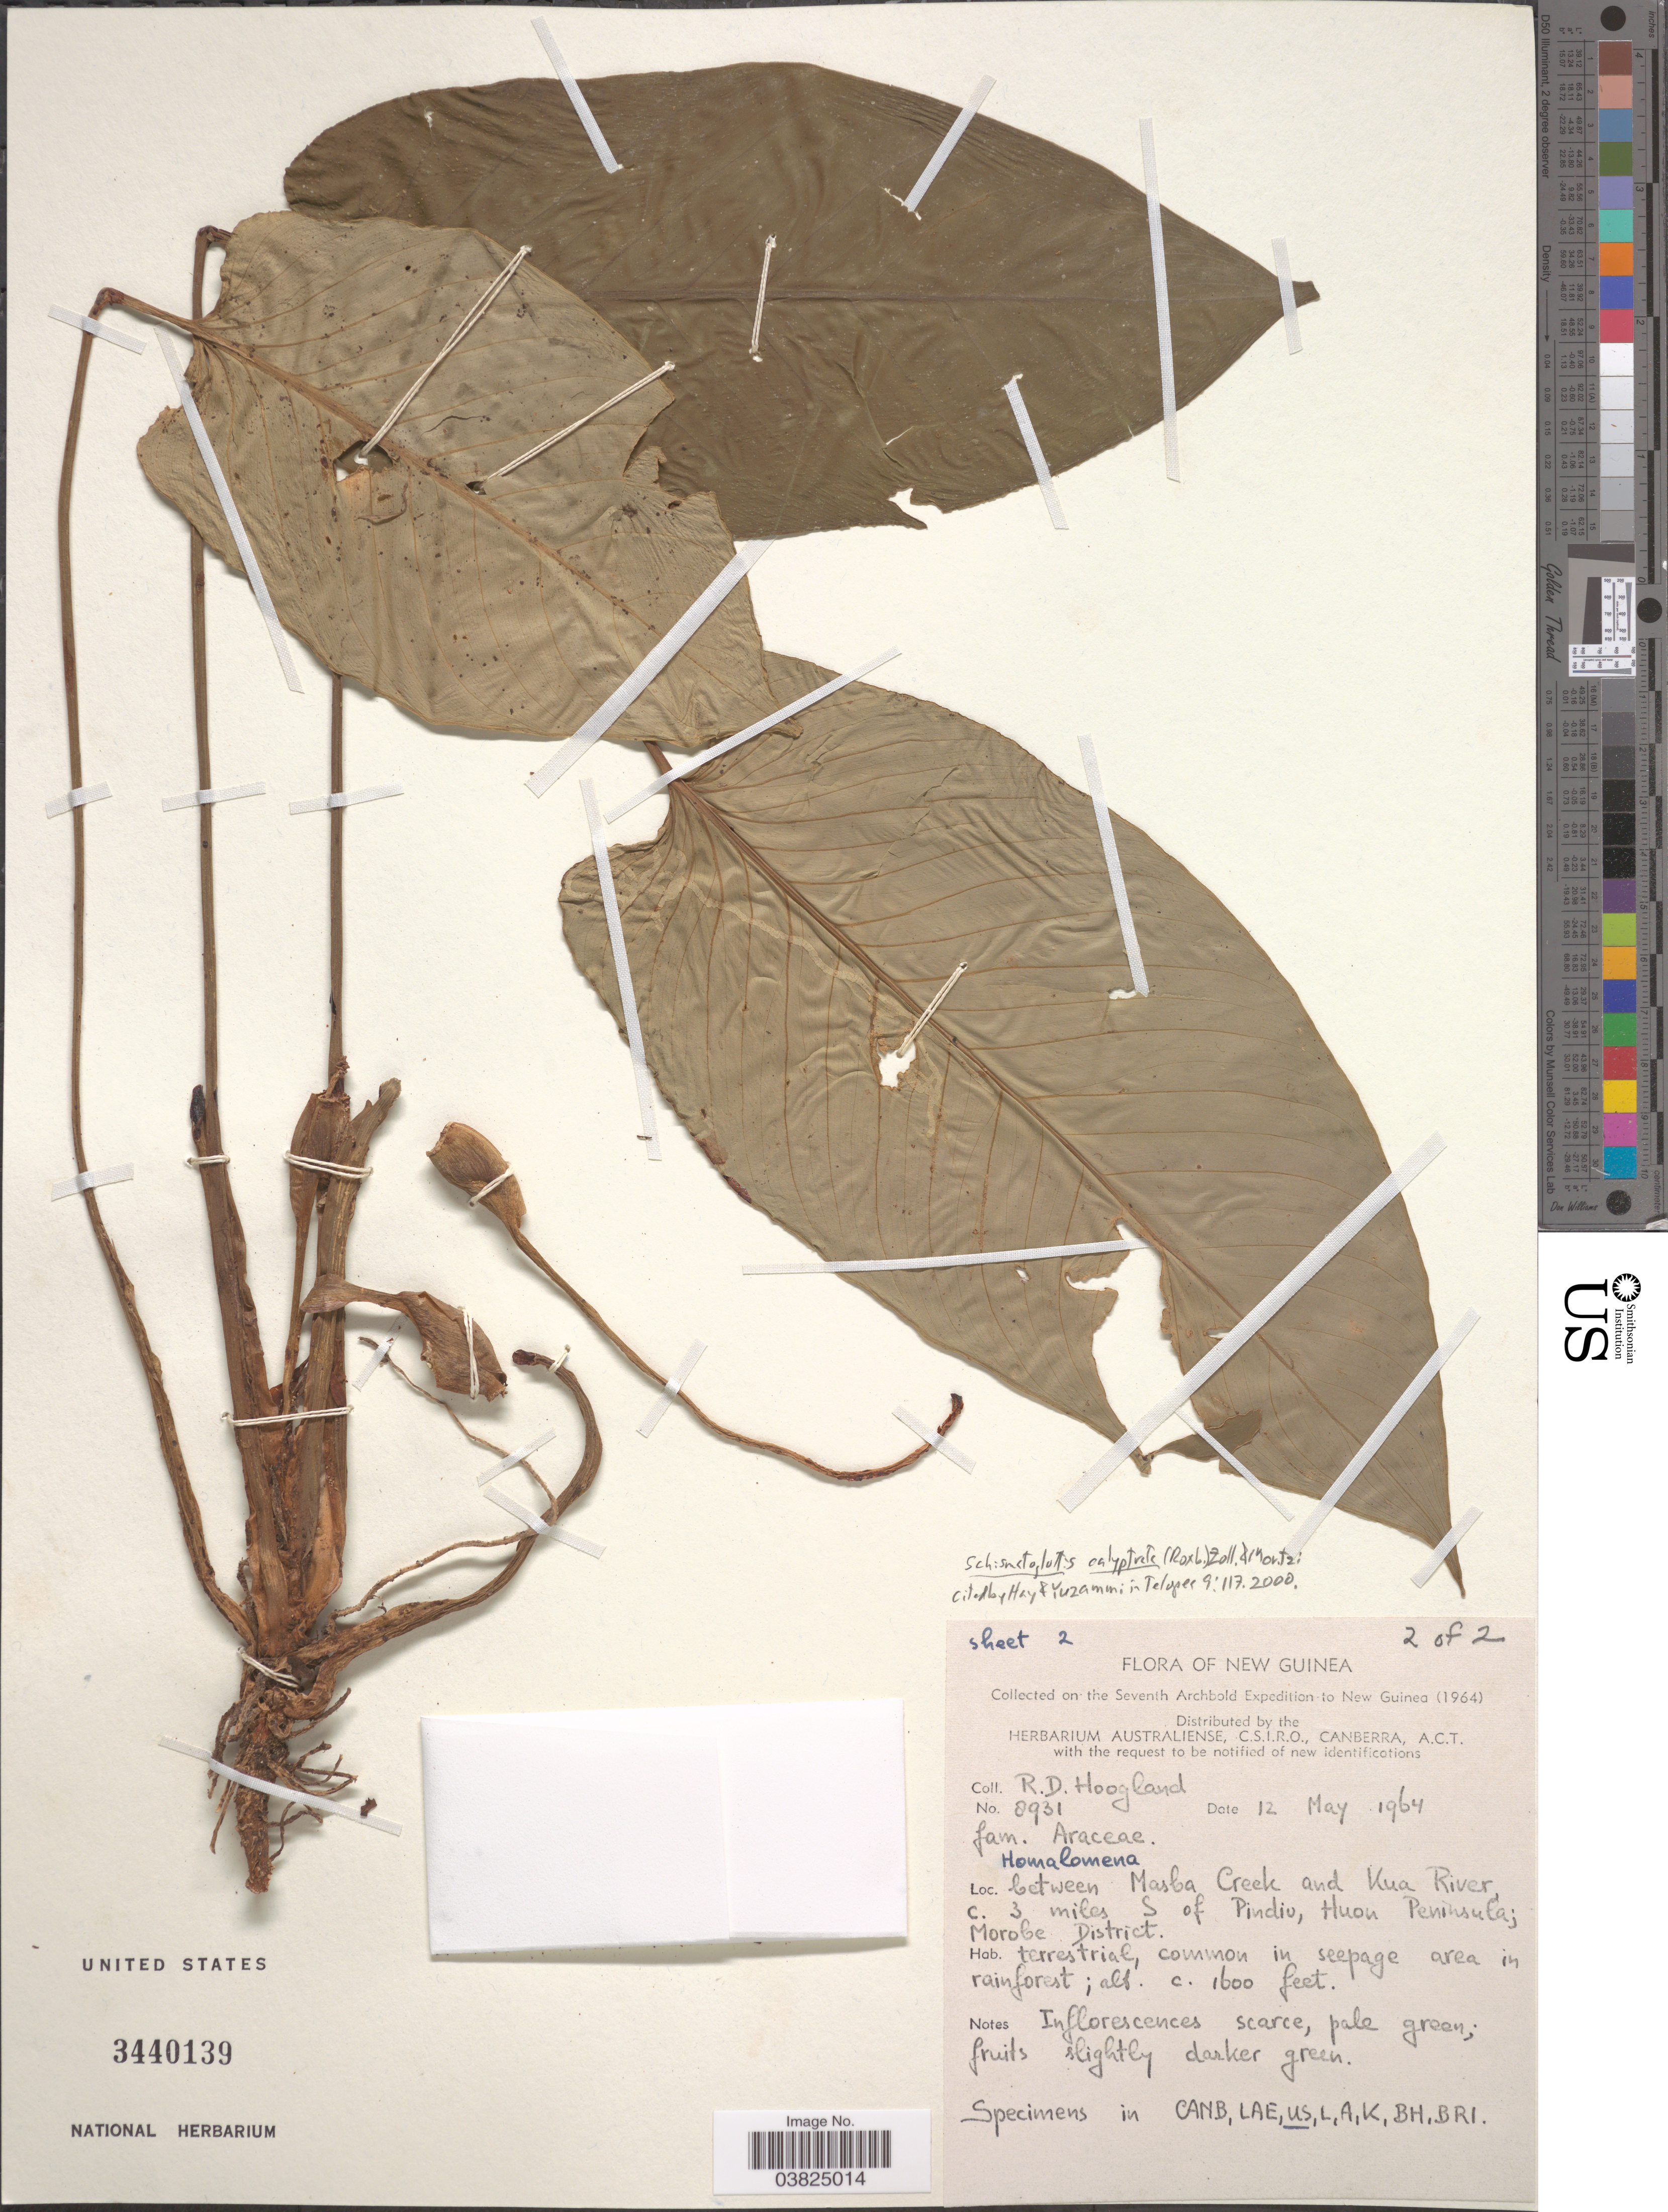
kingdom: Plantae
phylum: Tracheophyta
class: Liliopsida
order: Alismatales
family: Araceae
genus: Schismatoglottis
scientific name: Schismatoglottis calyptrata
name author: Zoll. & Moritzi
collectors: R. D. Hoogland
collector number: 8931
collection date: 1964-05-12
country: Papua New Guinea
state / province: Morobe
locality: New Guinea. Between Masba Creek and Kua River, c. 3 miles S of Pindiu, Huon Peninsula; Morobe District.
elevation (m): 488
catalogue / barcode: US 3440139